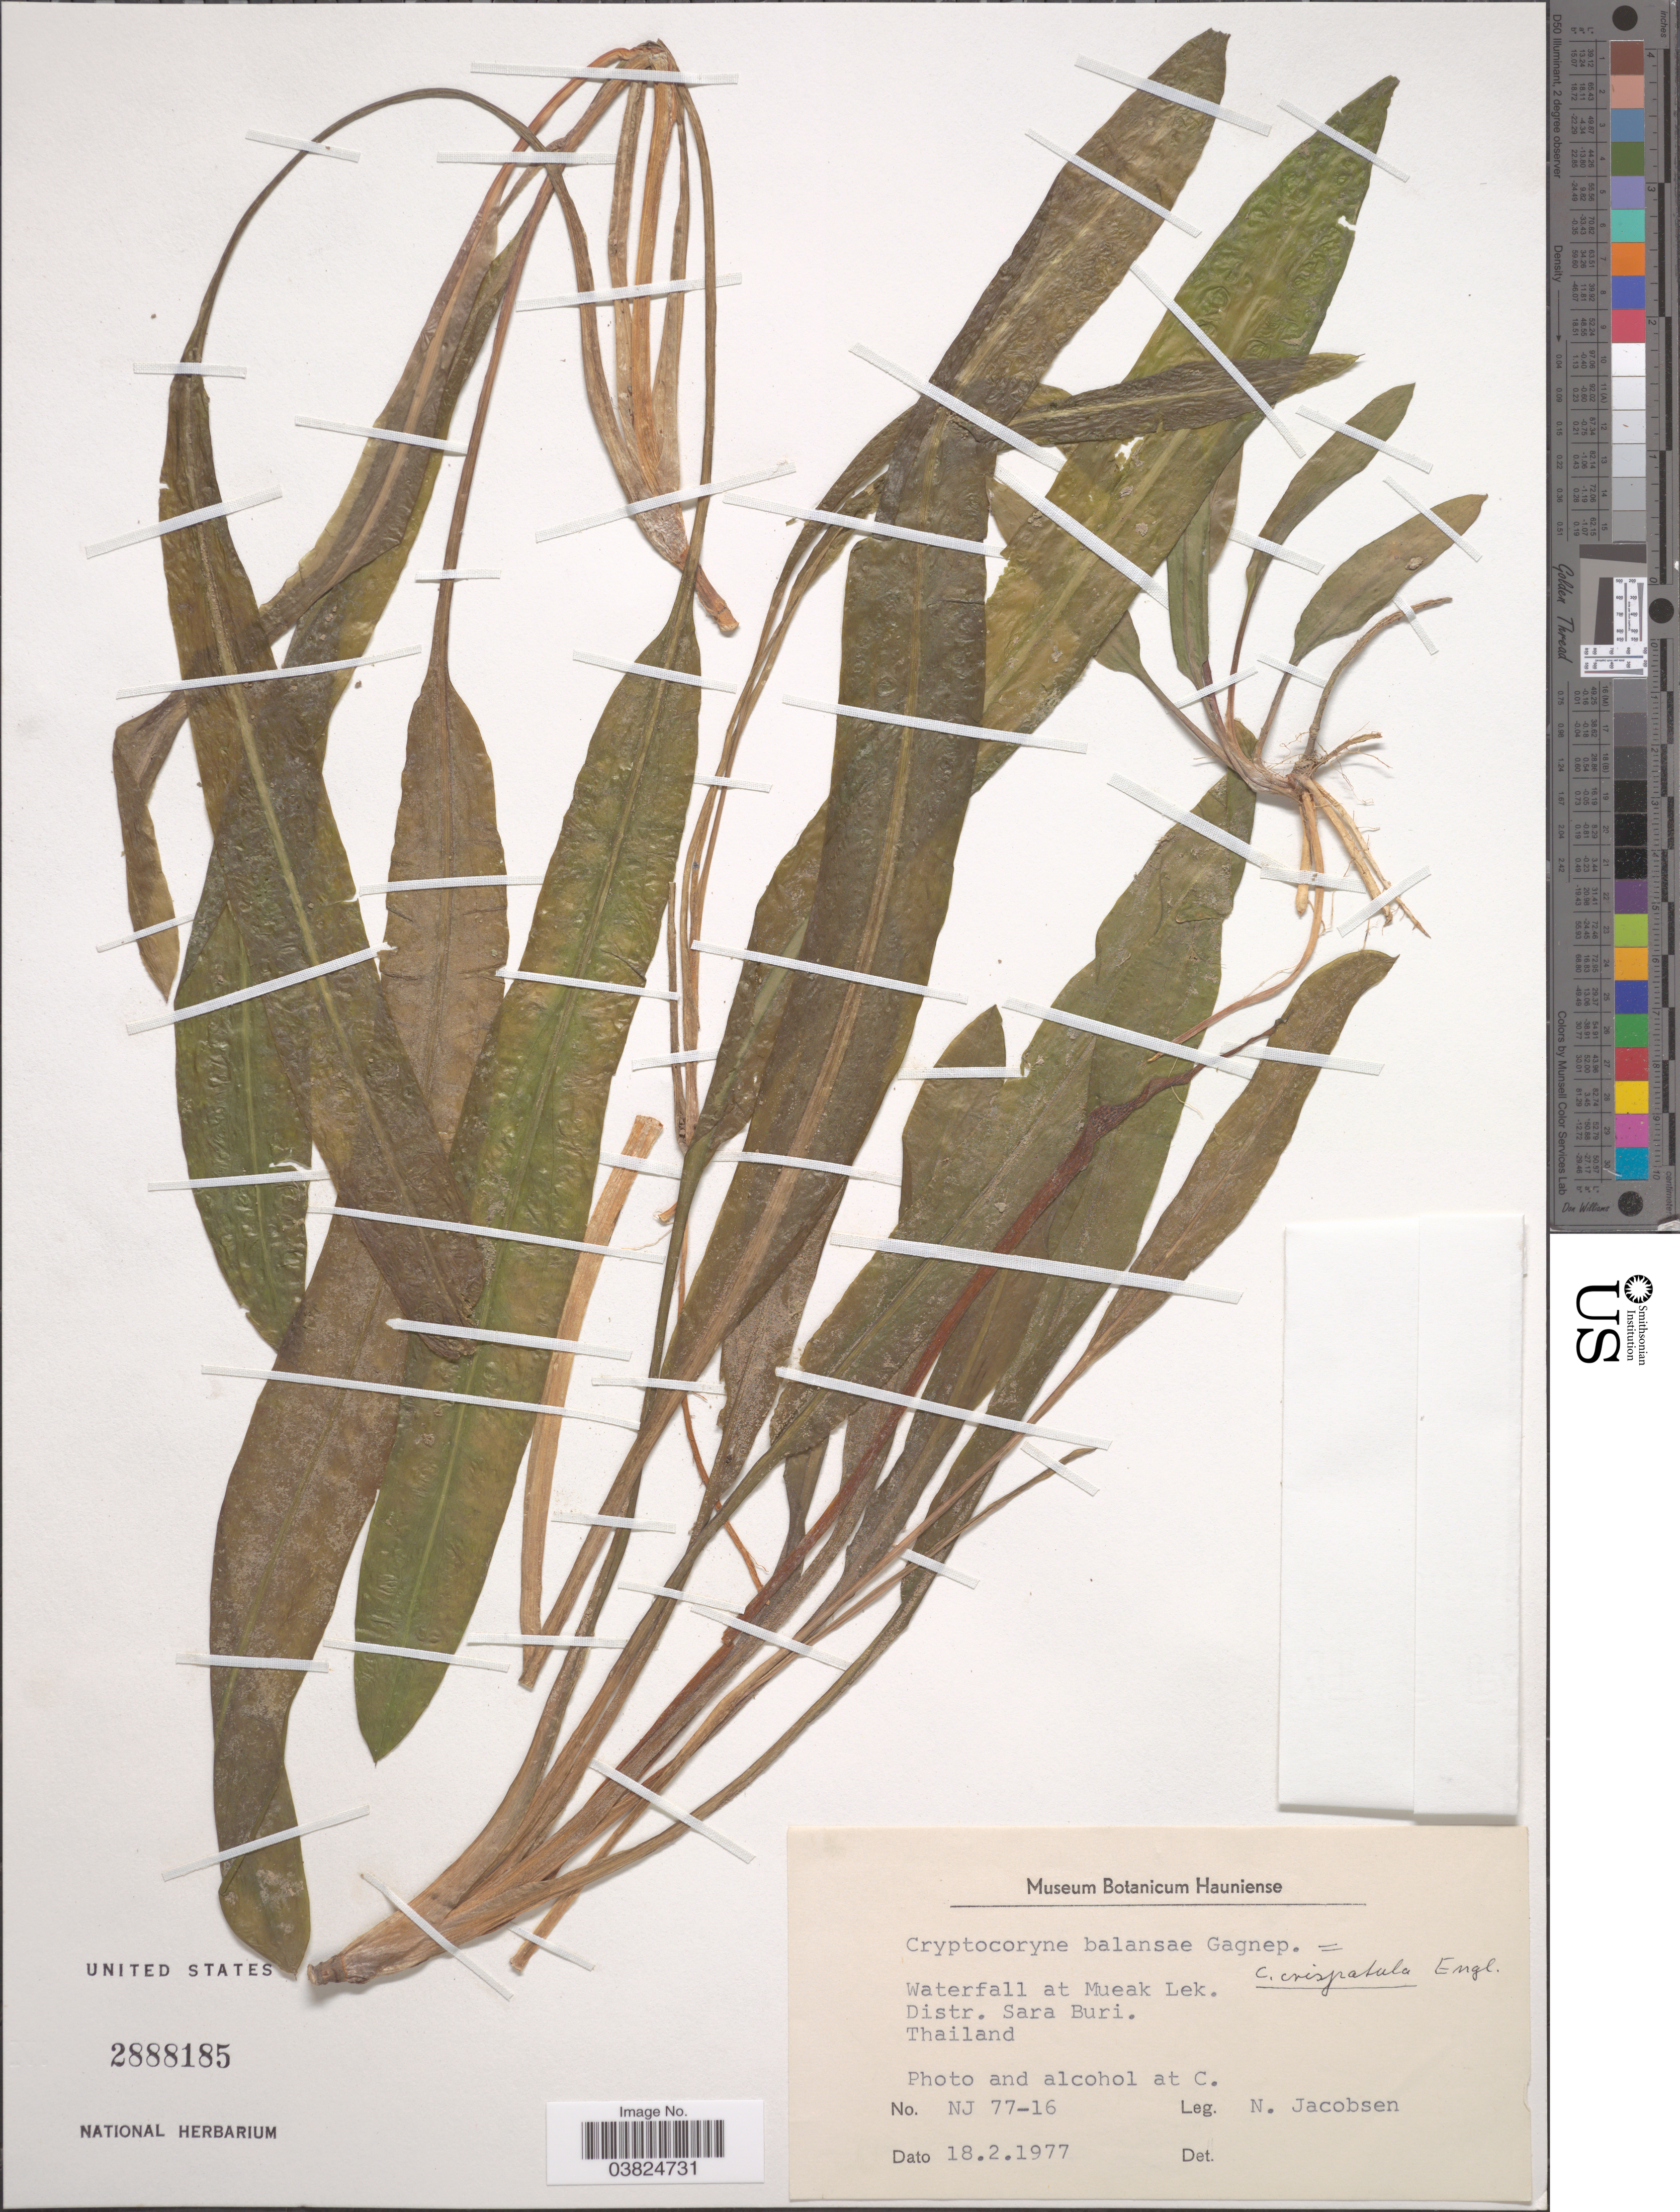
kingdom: Plantae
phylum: Tracheophyta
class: Liliopsida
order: Alismatales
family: Araceae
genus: Cryptocoryne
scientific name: Cryptocoryne crispatula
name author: Engl.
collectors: N. Jacobsen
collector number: NJ77-16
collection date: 1977-02-18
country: Thailand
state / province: Saraburi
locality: Waterfall at Mueak Lek. Distr. Sara Buri.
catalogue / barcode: US 2888185